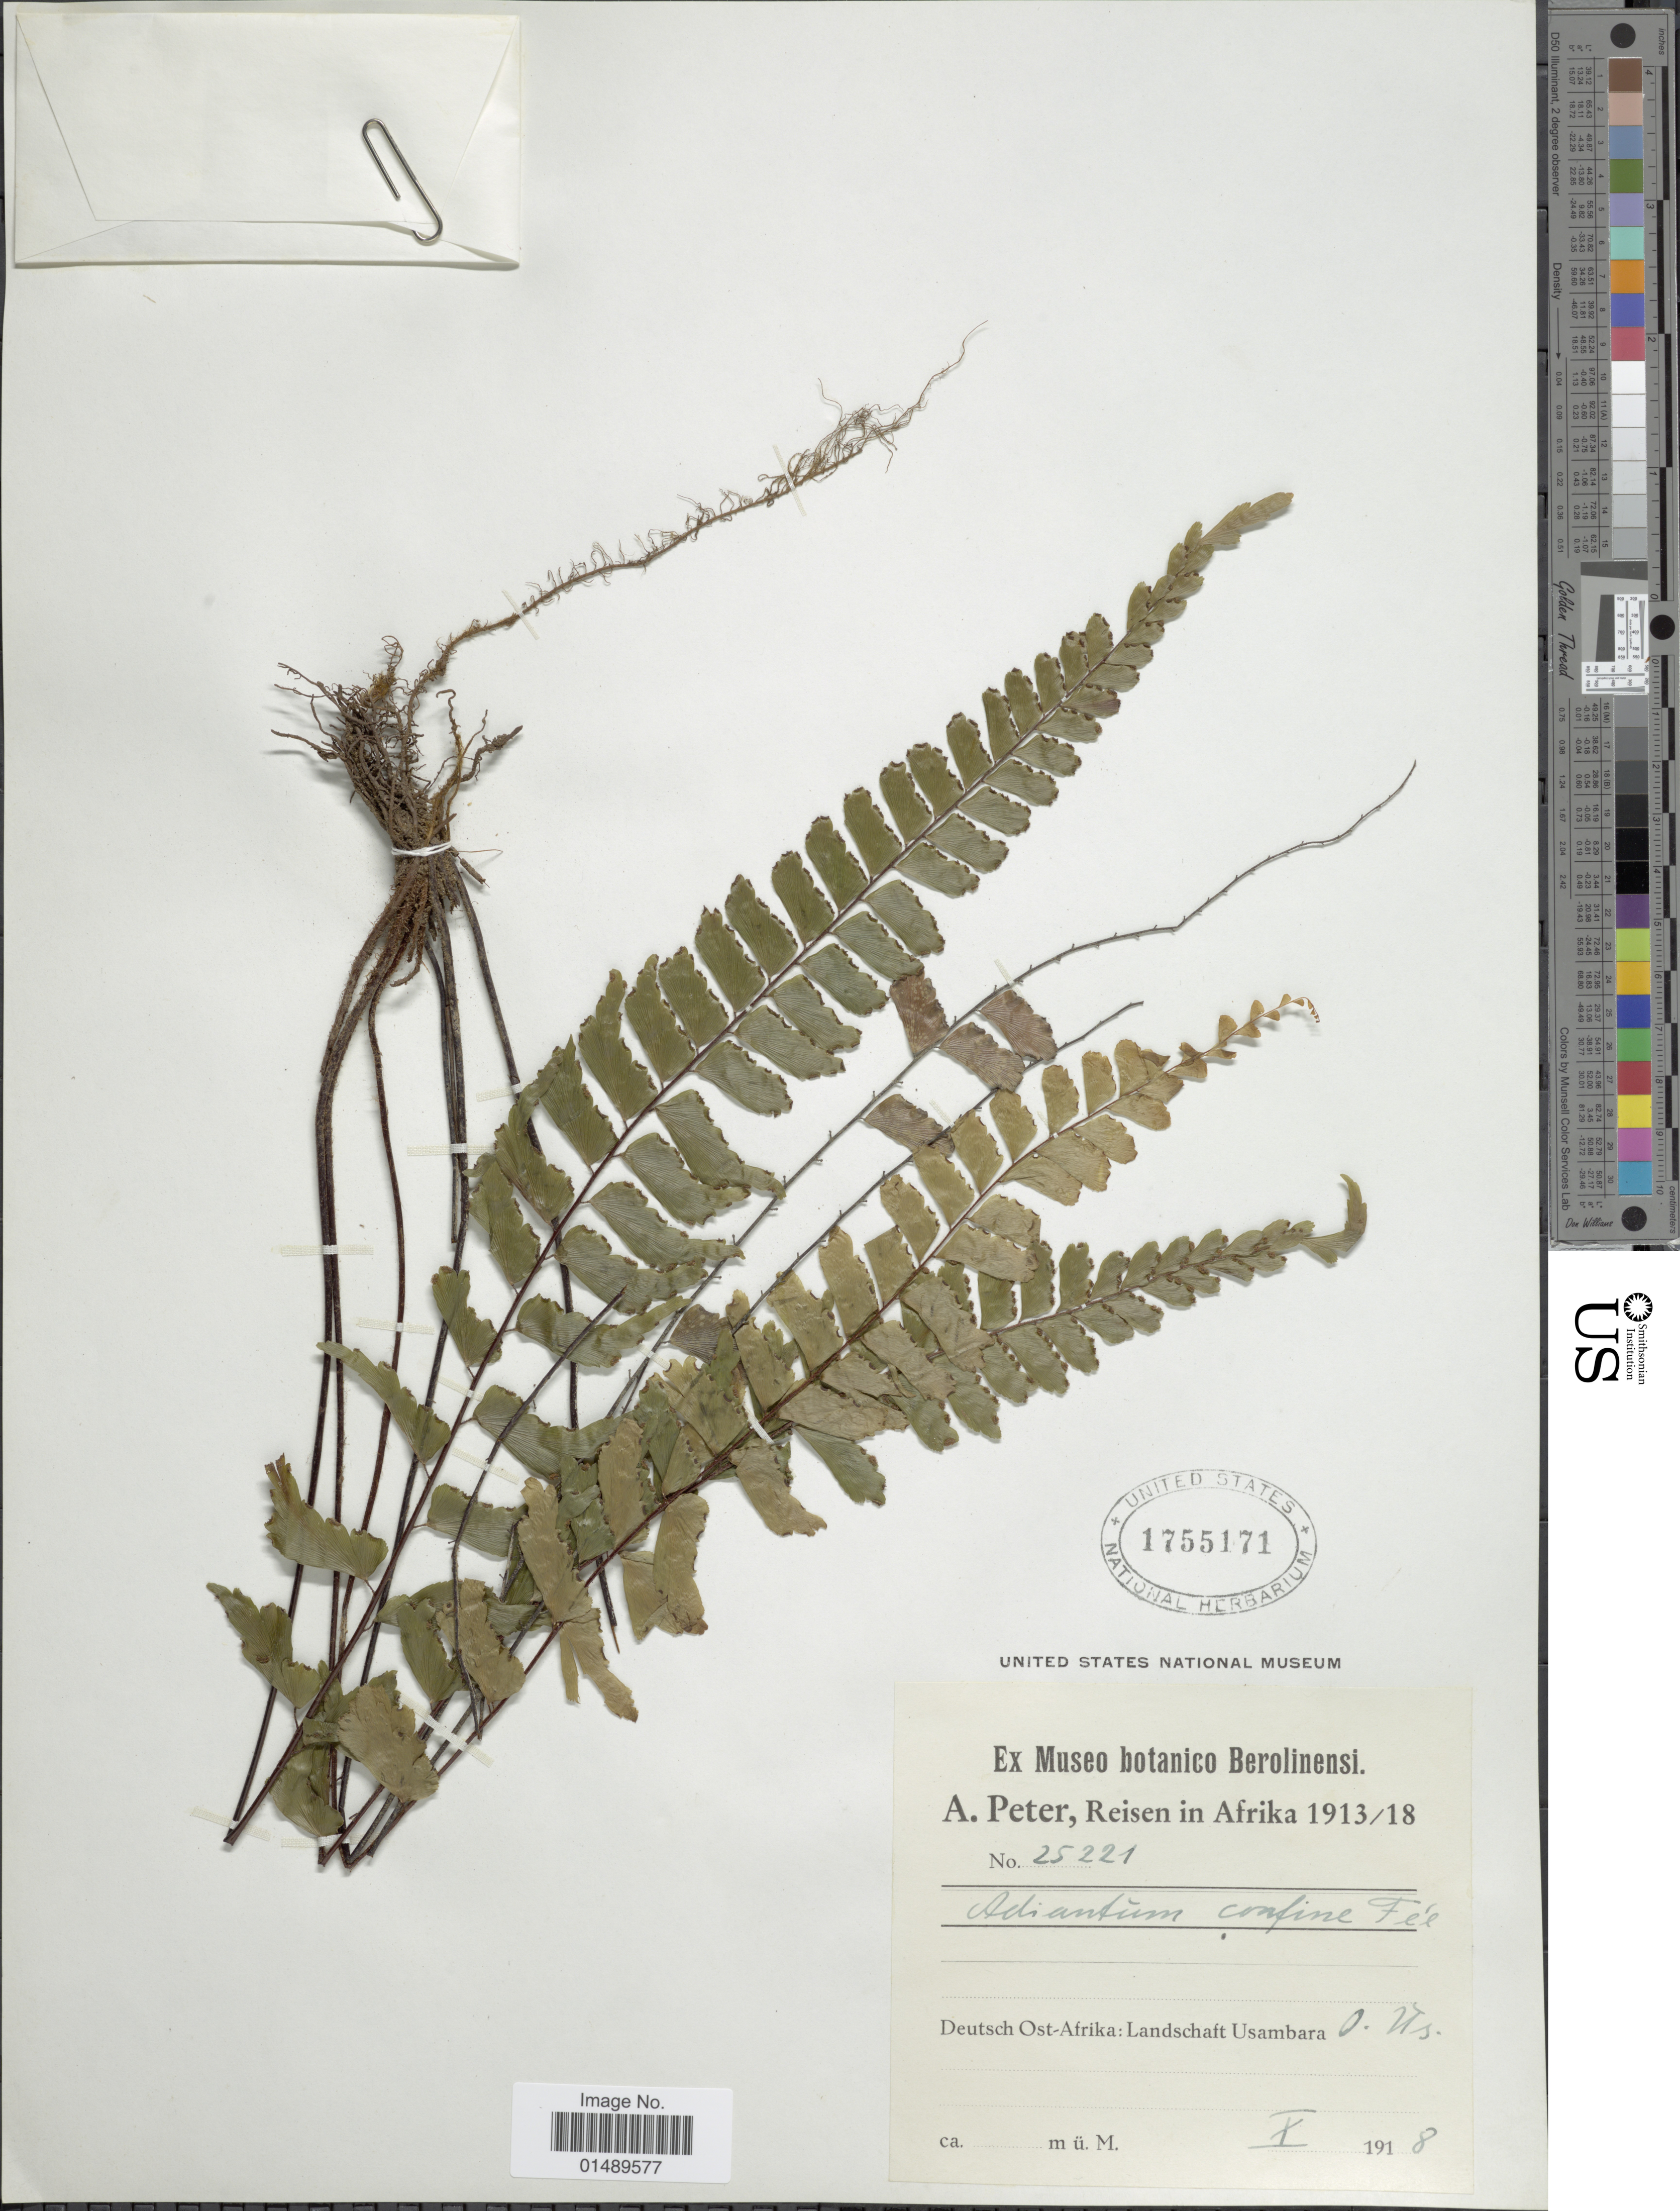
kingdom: Plantae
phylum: Tracheophyta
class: Polypodiopsida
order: Polypodiales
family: Pteridaceae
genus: Adiantum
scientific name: Adiantum confine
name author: Fée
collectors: A. Peter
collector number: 25221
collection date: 1918-10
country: Tanzania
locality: Deutsch Ost-Afrika: Landschaft Usambara O. Us.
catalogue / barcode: US 1755171